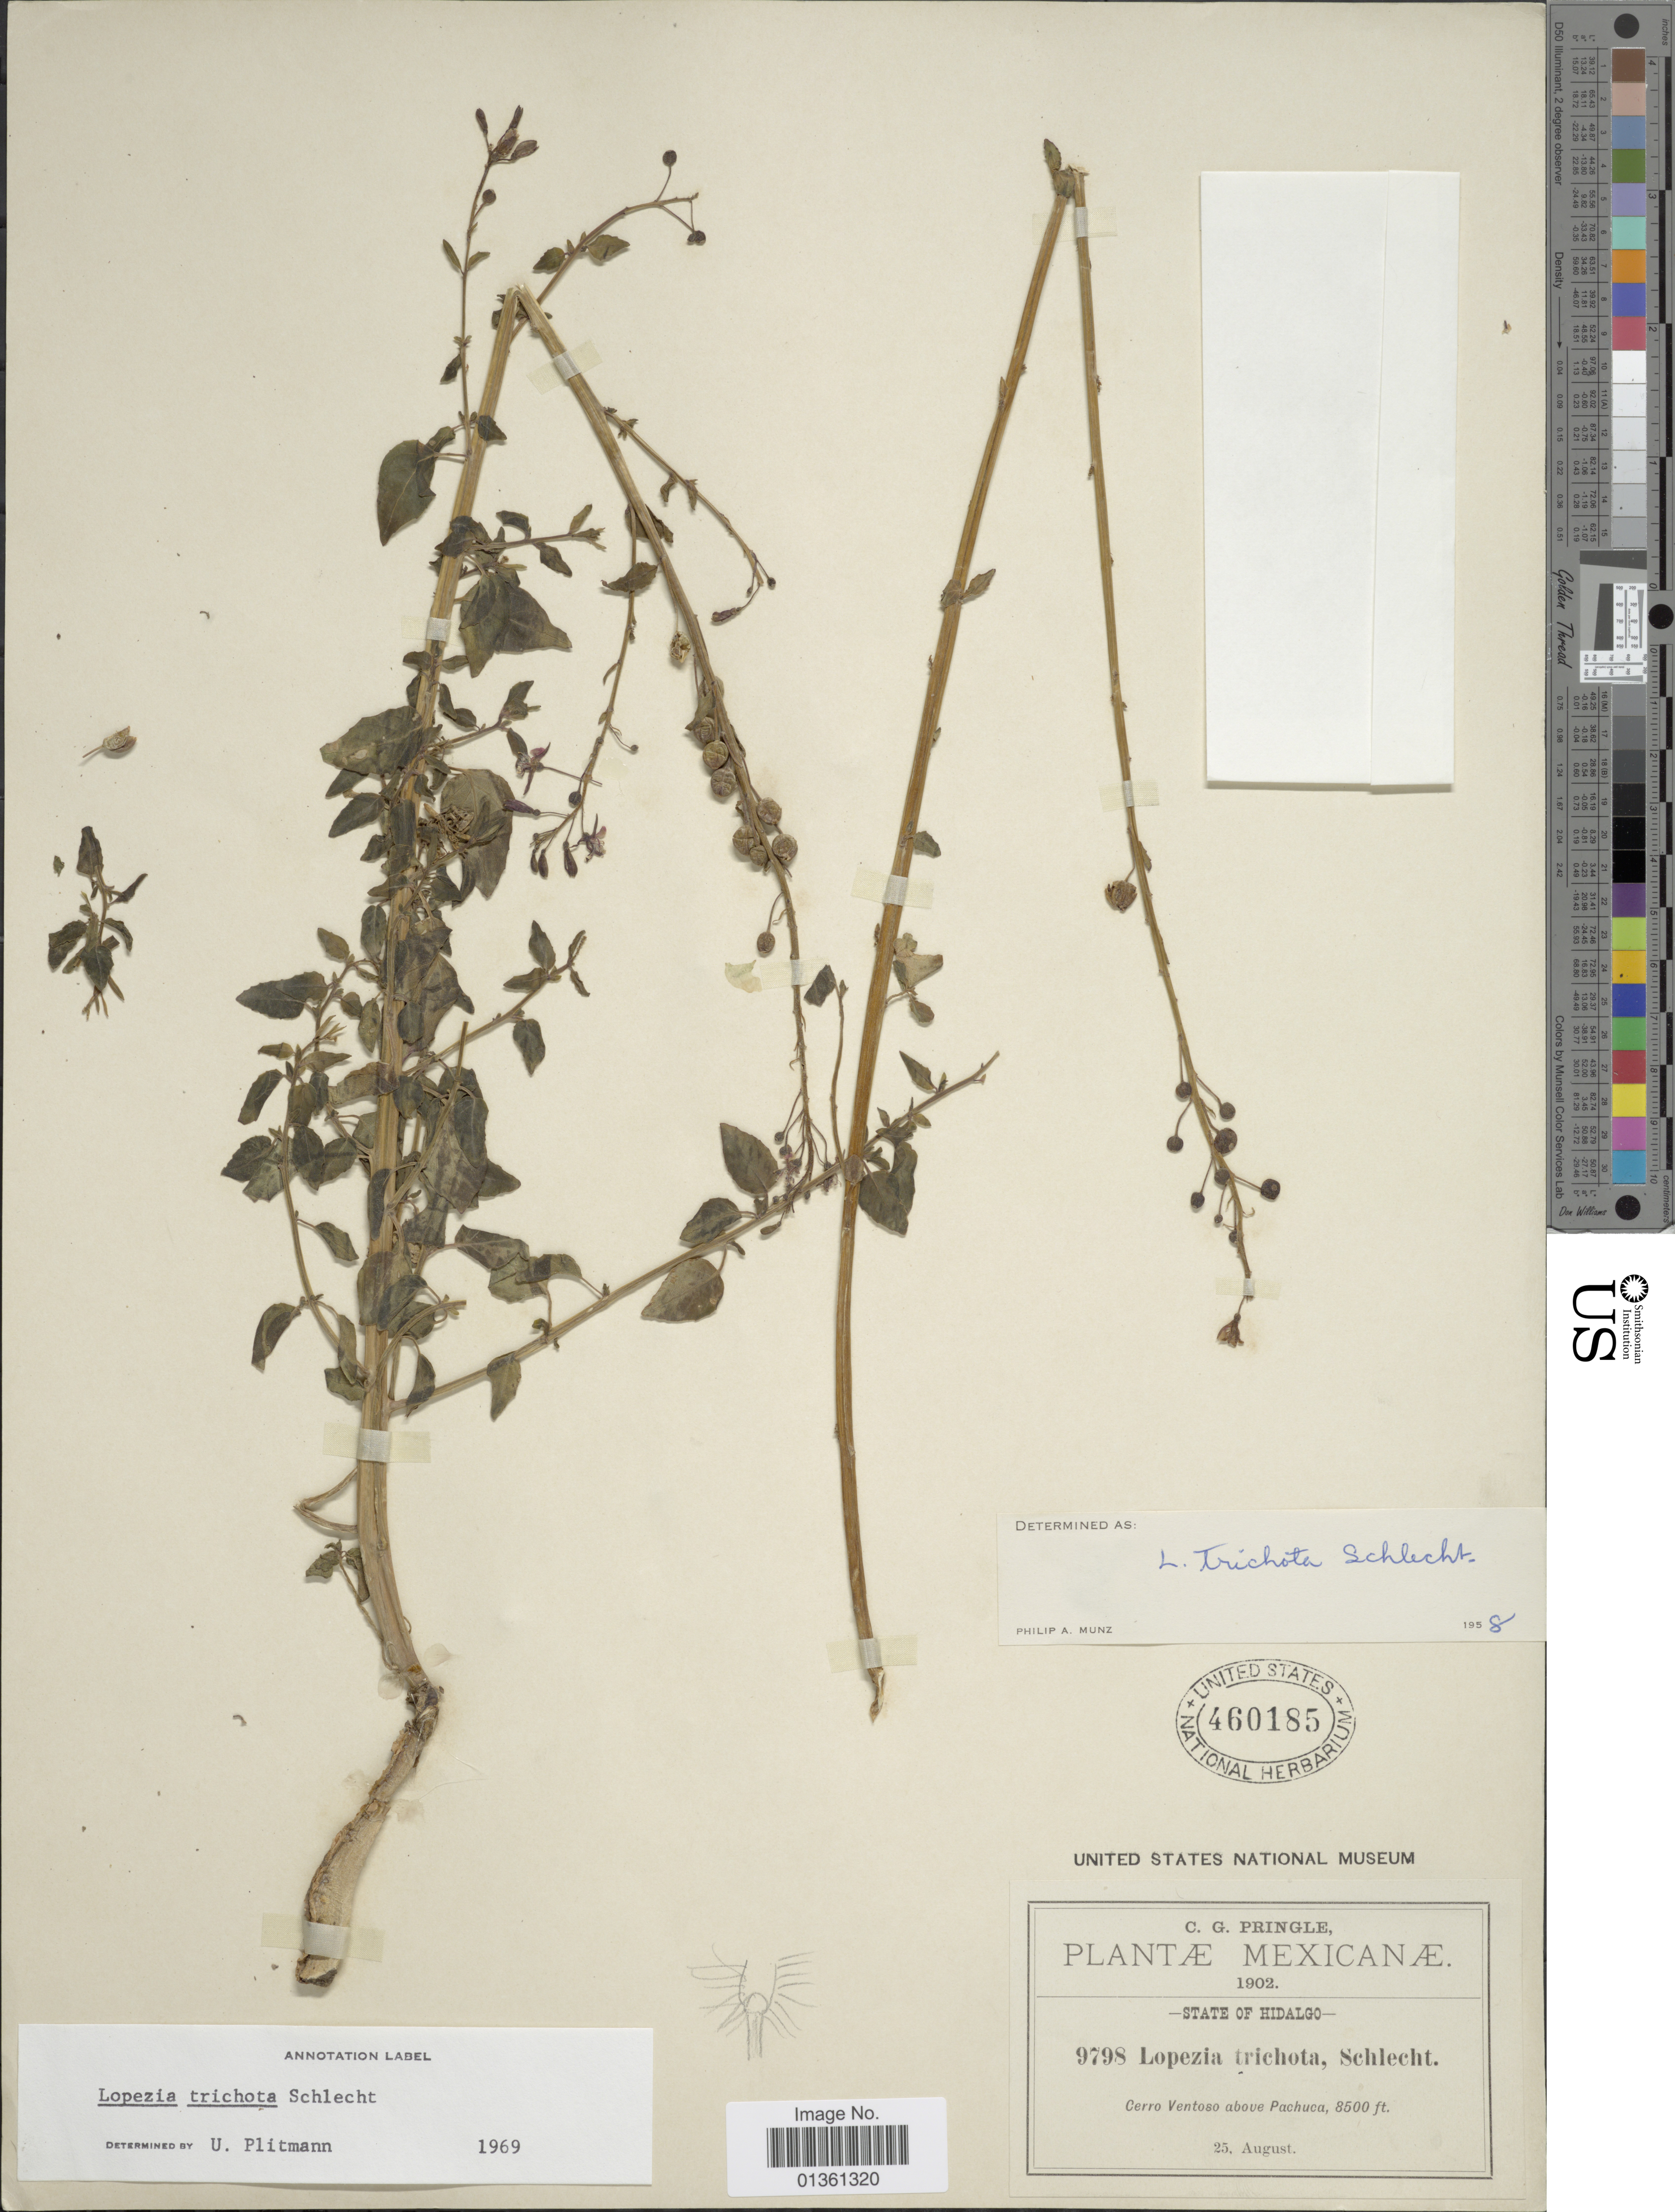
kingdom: Plantae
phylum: Tracheophyta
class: Magnoliopsida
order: Myrtales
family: Onagraceae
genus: Lopezia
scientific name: Lopezia trichota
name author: Schltdl.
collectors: C. G. Pringle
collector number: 9798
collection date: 1902-08-25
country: Mexico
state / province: Hidalgo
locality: Cerro Ventoso above Pachuca.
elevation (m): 2591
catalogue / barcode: US 460185